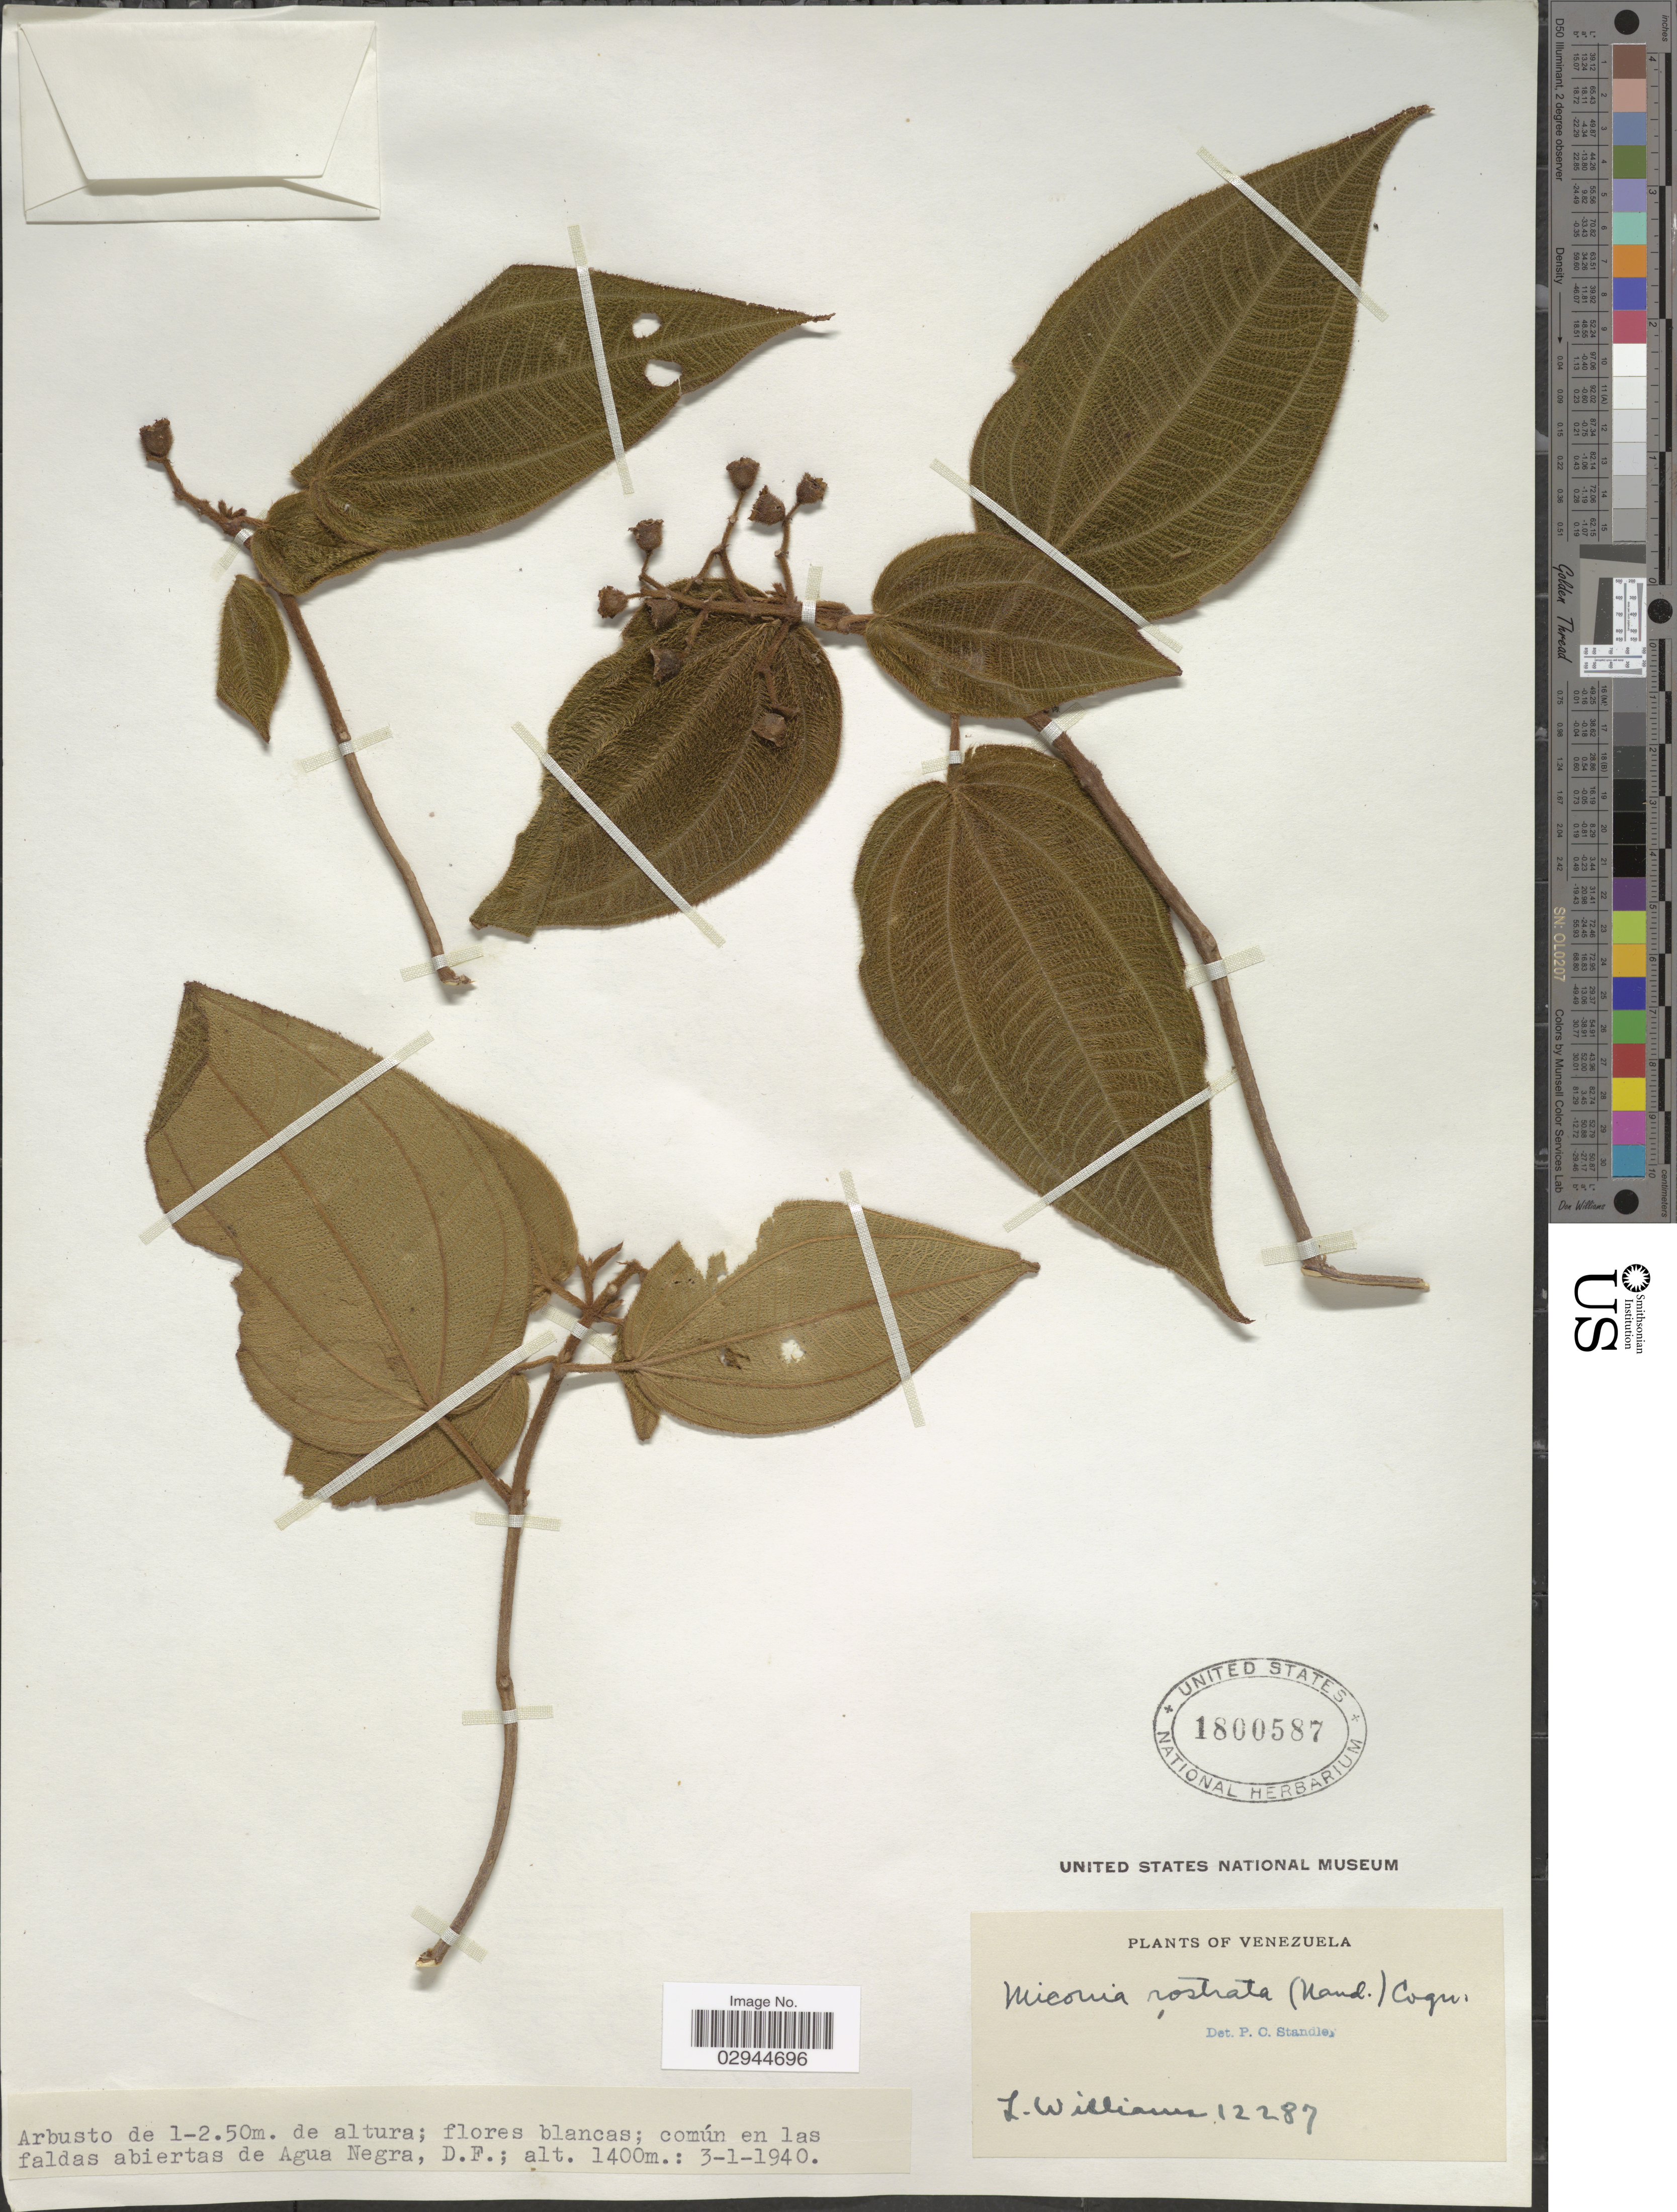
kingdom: Plantae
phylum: Tracheophyta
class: Magnoliopsida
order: Myrtales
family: Melastomataceae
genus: Miconia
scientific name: Miconia tuberculata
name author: (Naudin) Triana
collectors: Ll. Williams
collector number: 12287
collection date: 1940-01-03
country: Venezuela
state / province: Distrito Federal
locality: Común en las faldas abiertas de Agua Negra, D.F.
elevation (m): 1400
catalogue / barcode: US 1800587